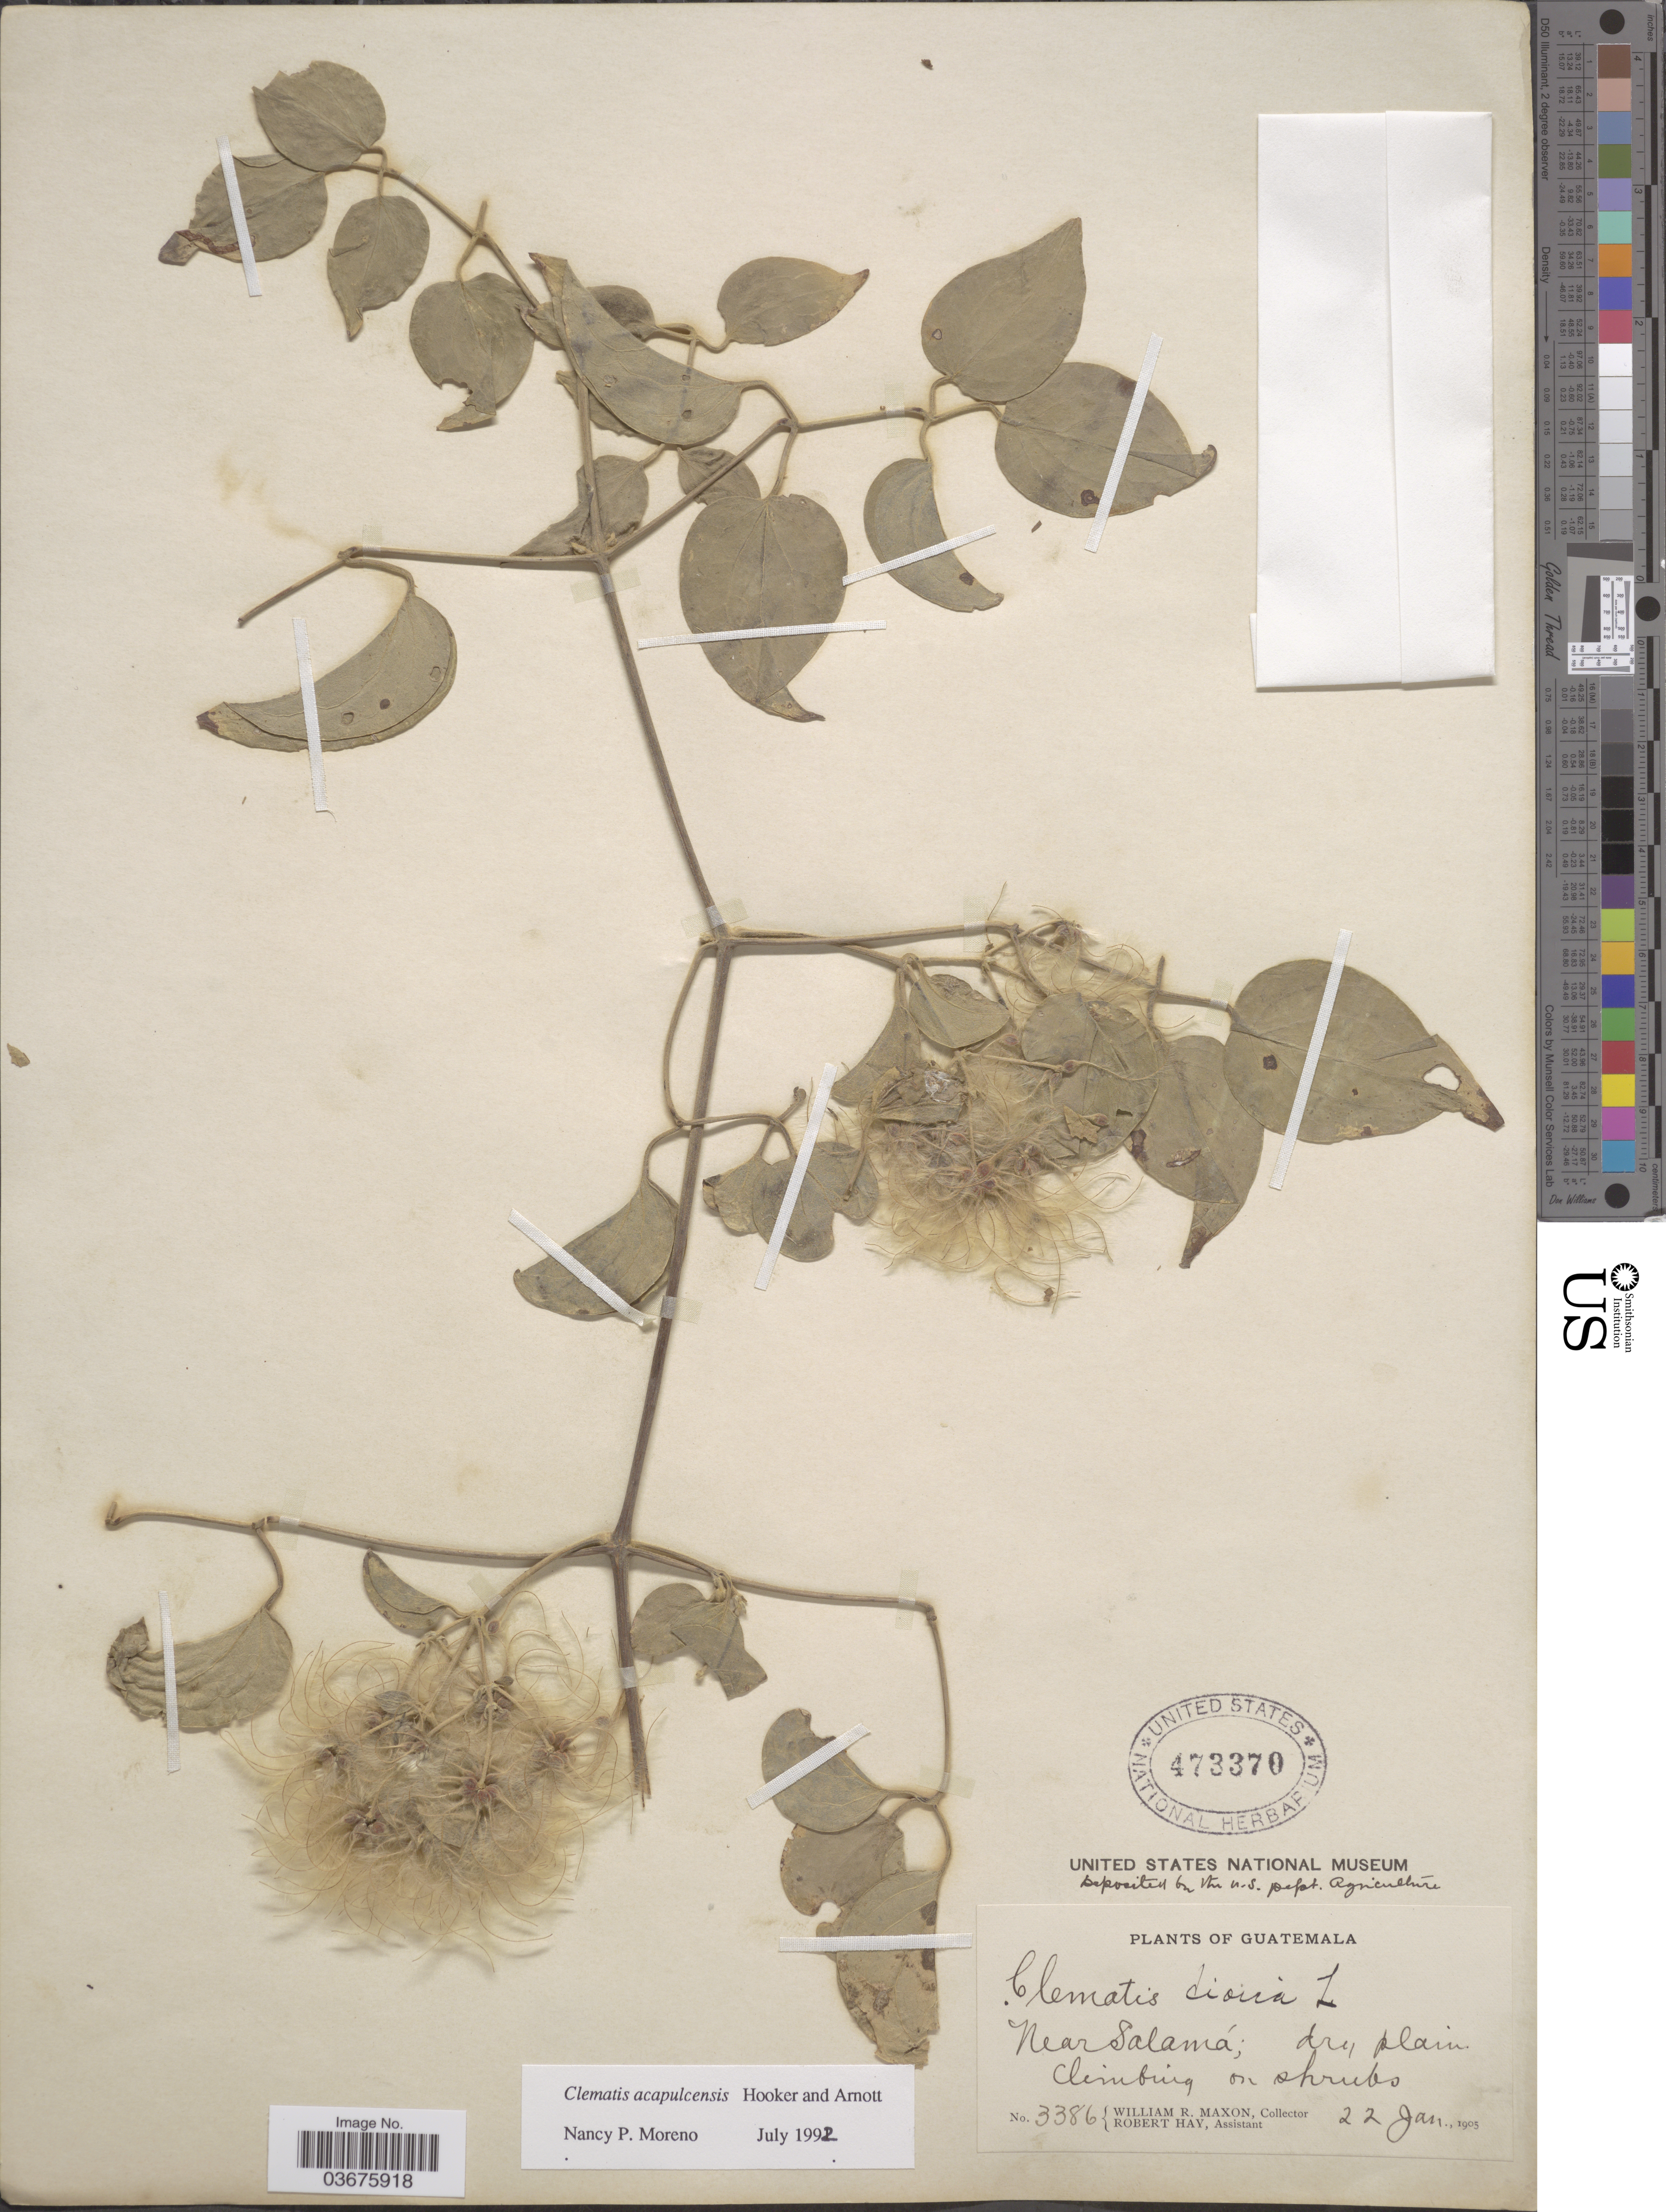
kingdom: Plantae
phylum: Tracheophyta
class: Magnoliopsida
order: Ranunculales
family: Ranunculaceae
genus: Clematis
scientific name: Clematis acapulcensis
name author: Hook. & Arn.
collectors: W. R. Maxon & R. Hay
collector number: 3386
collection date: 1905-01-22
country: Guatemala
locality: Near Salamá.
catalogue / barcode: US 473370